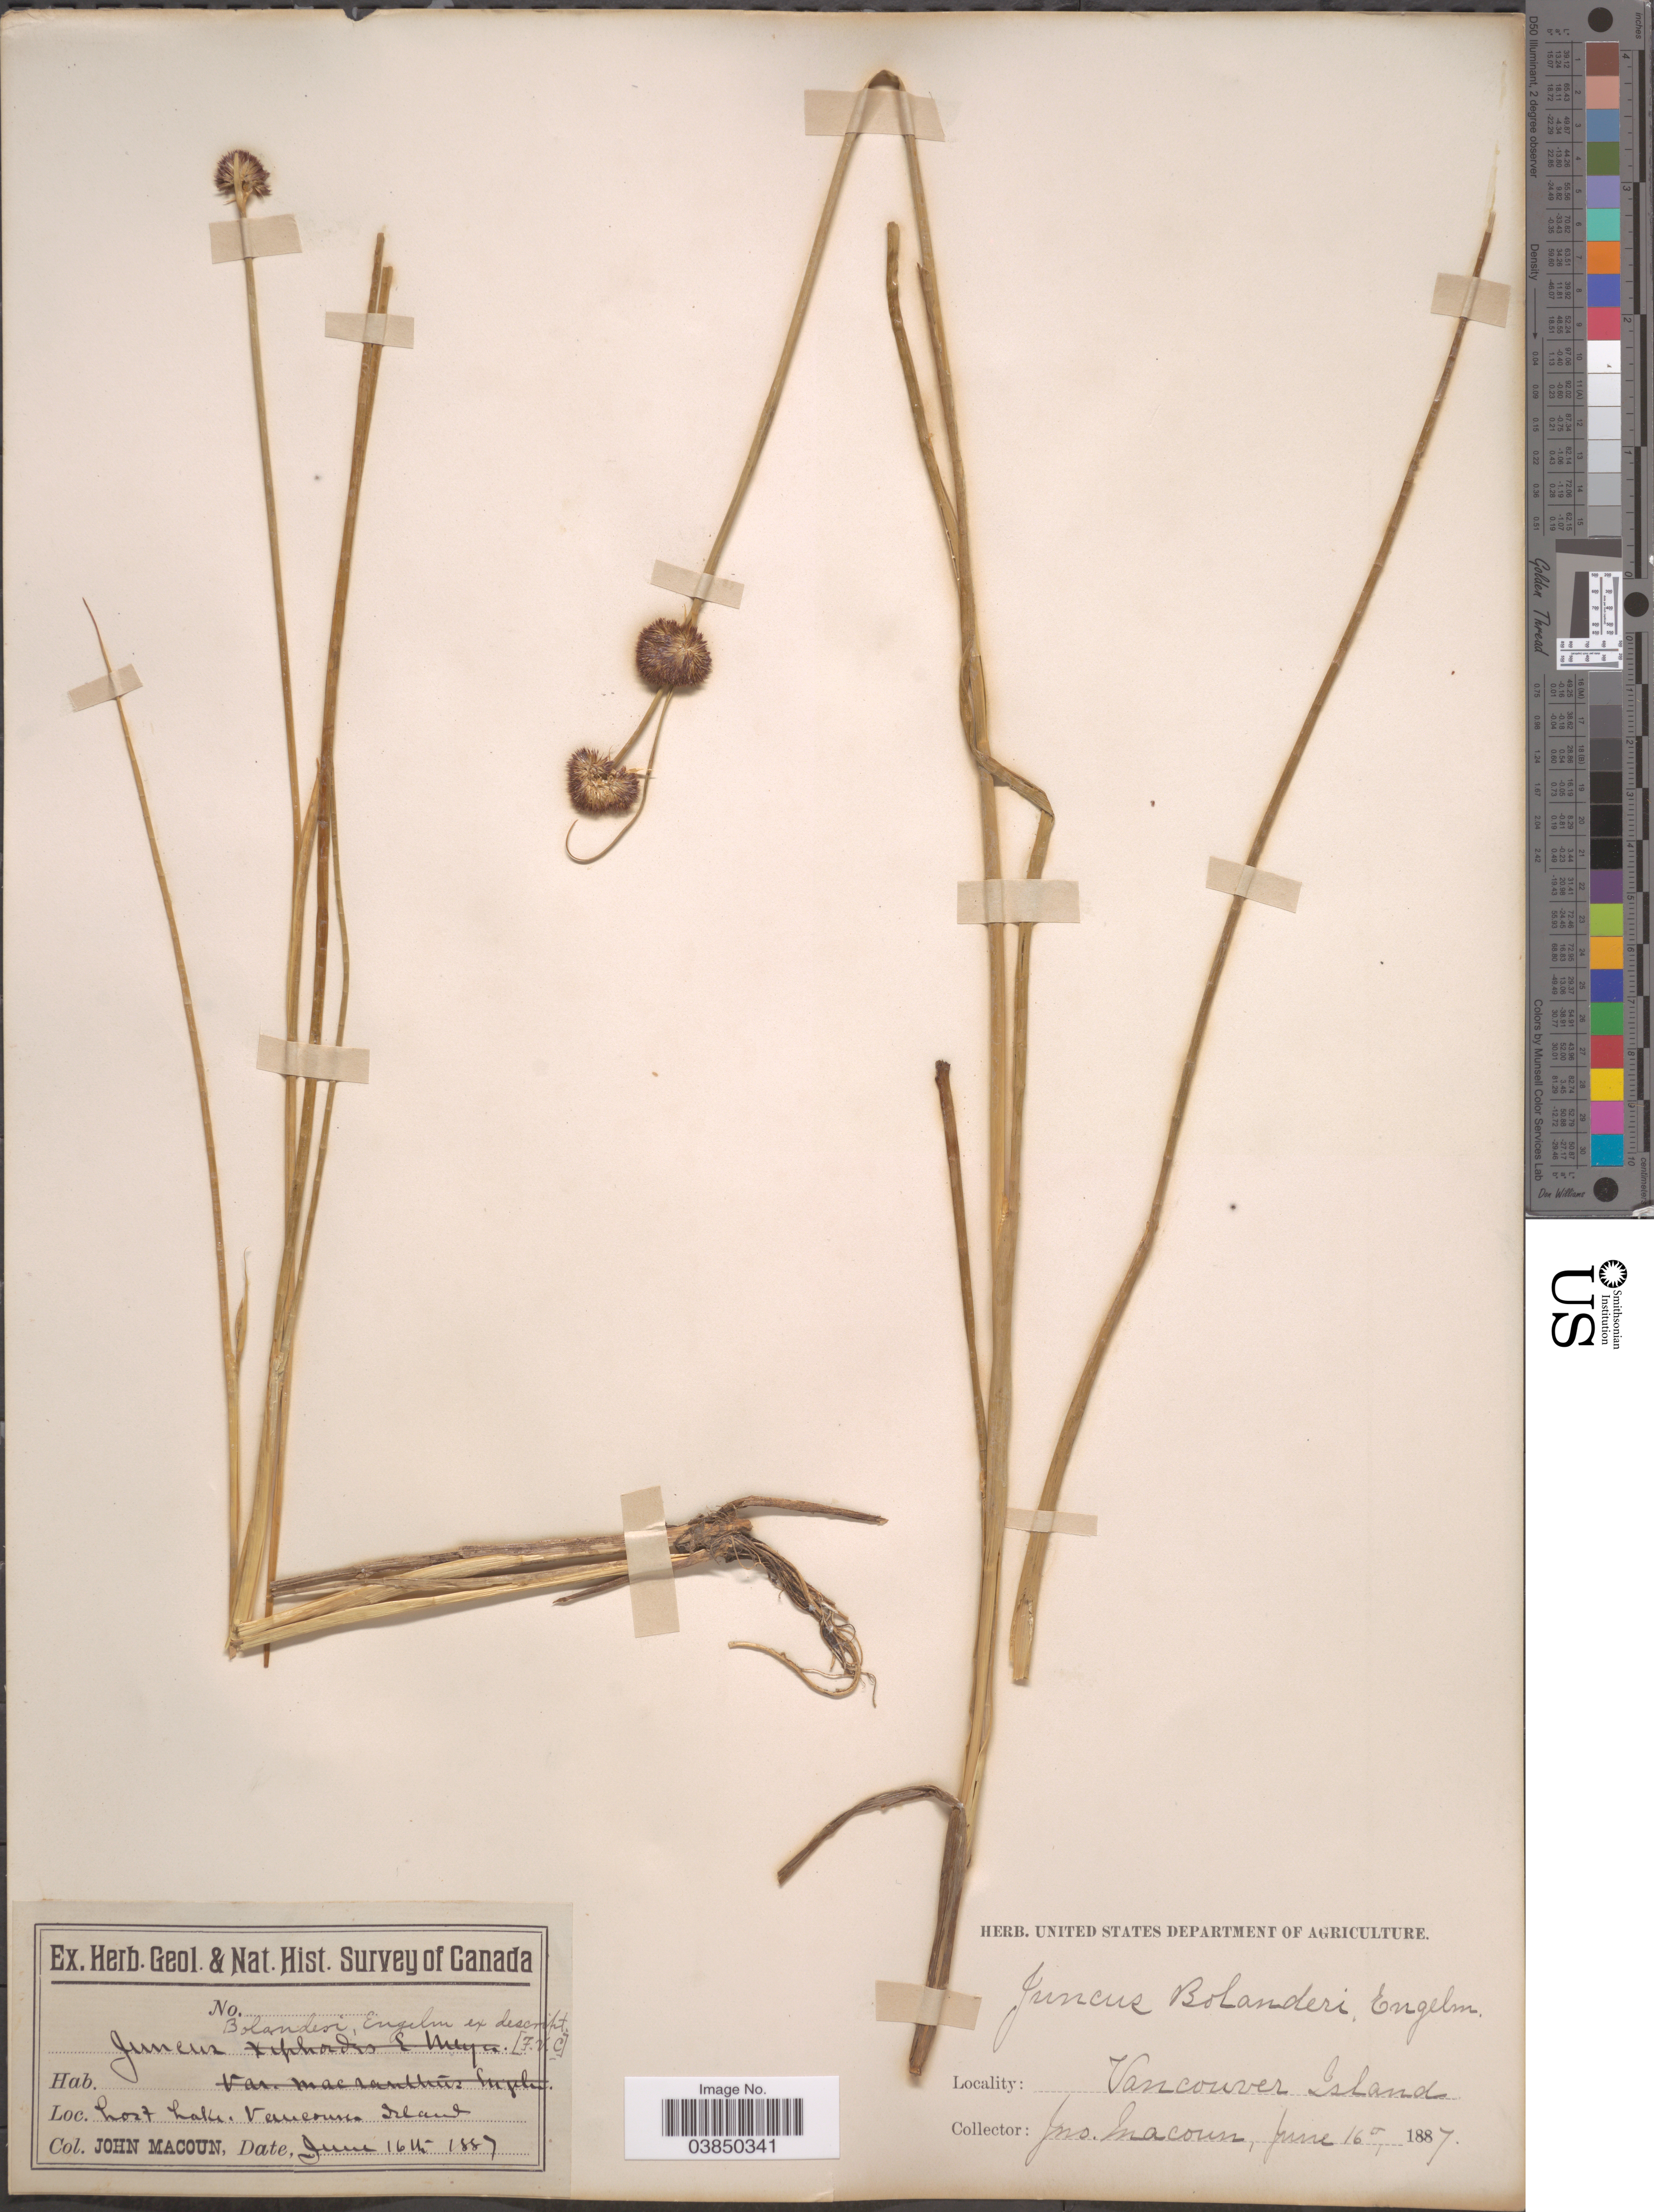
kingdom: Plantae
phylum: Tracheophyta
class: Liliopsida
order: Poales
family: Juncaceae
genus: Juncus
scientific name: Juncus bolanderi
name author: Engelm.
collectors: J. Macoun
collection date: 1887-06-16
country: Canada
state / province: British Columbia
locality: Lost Lake. Vancouver Island.